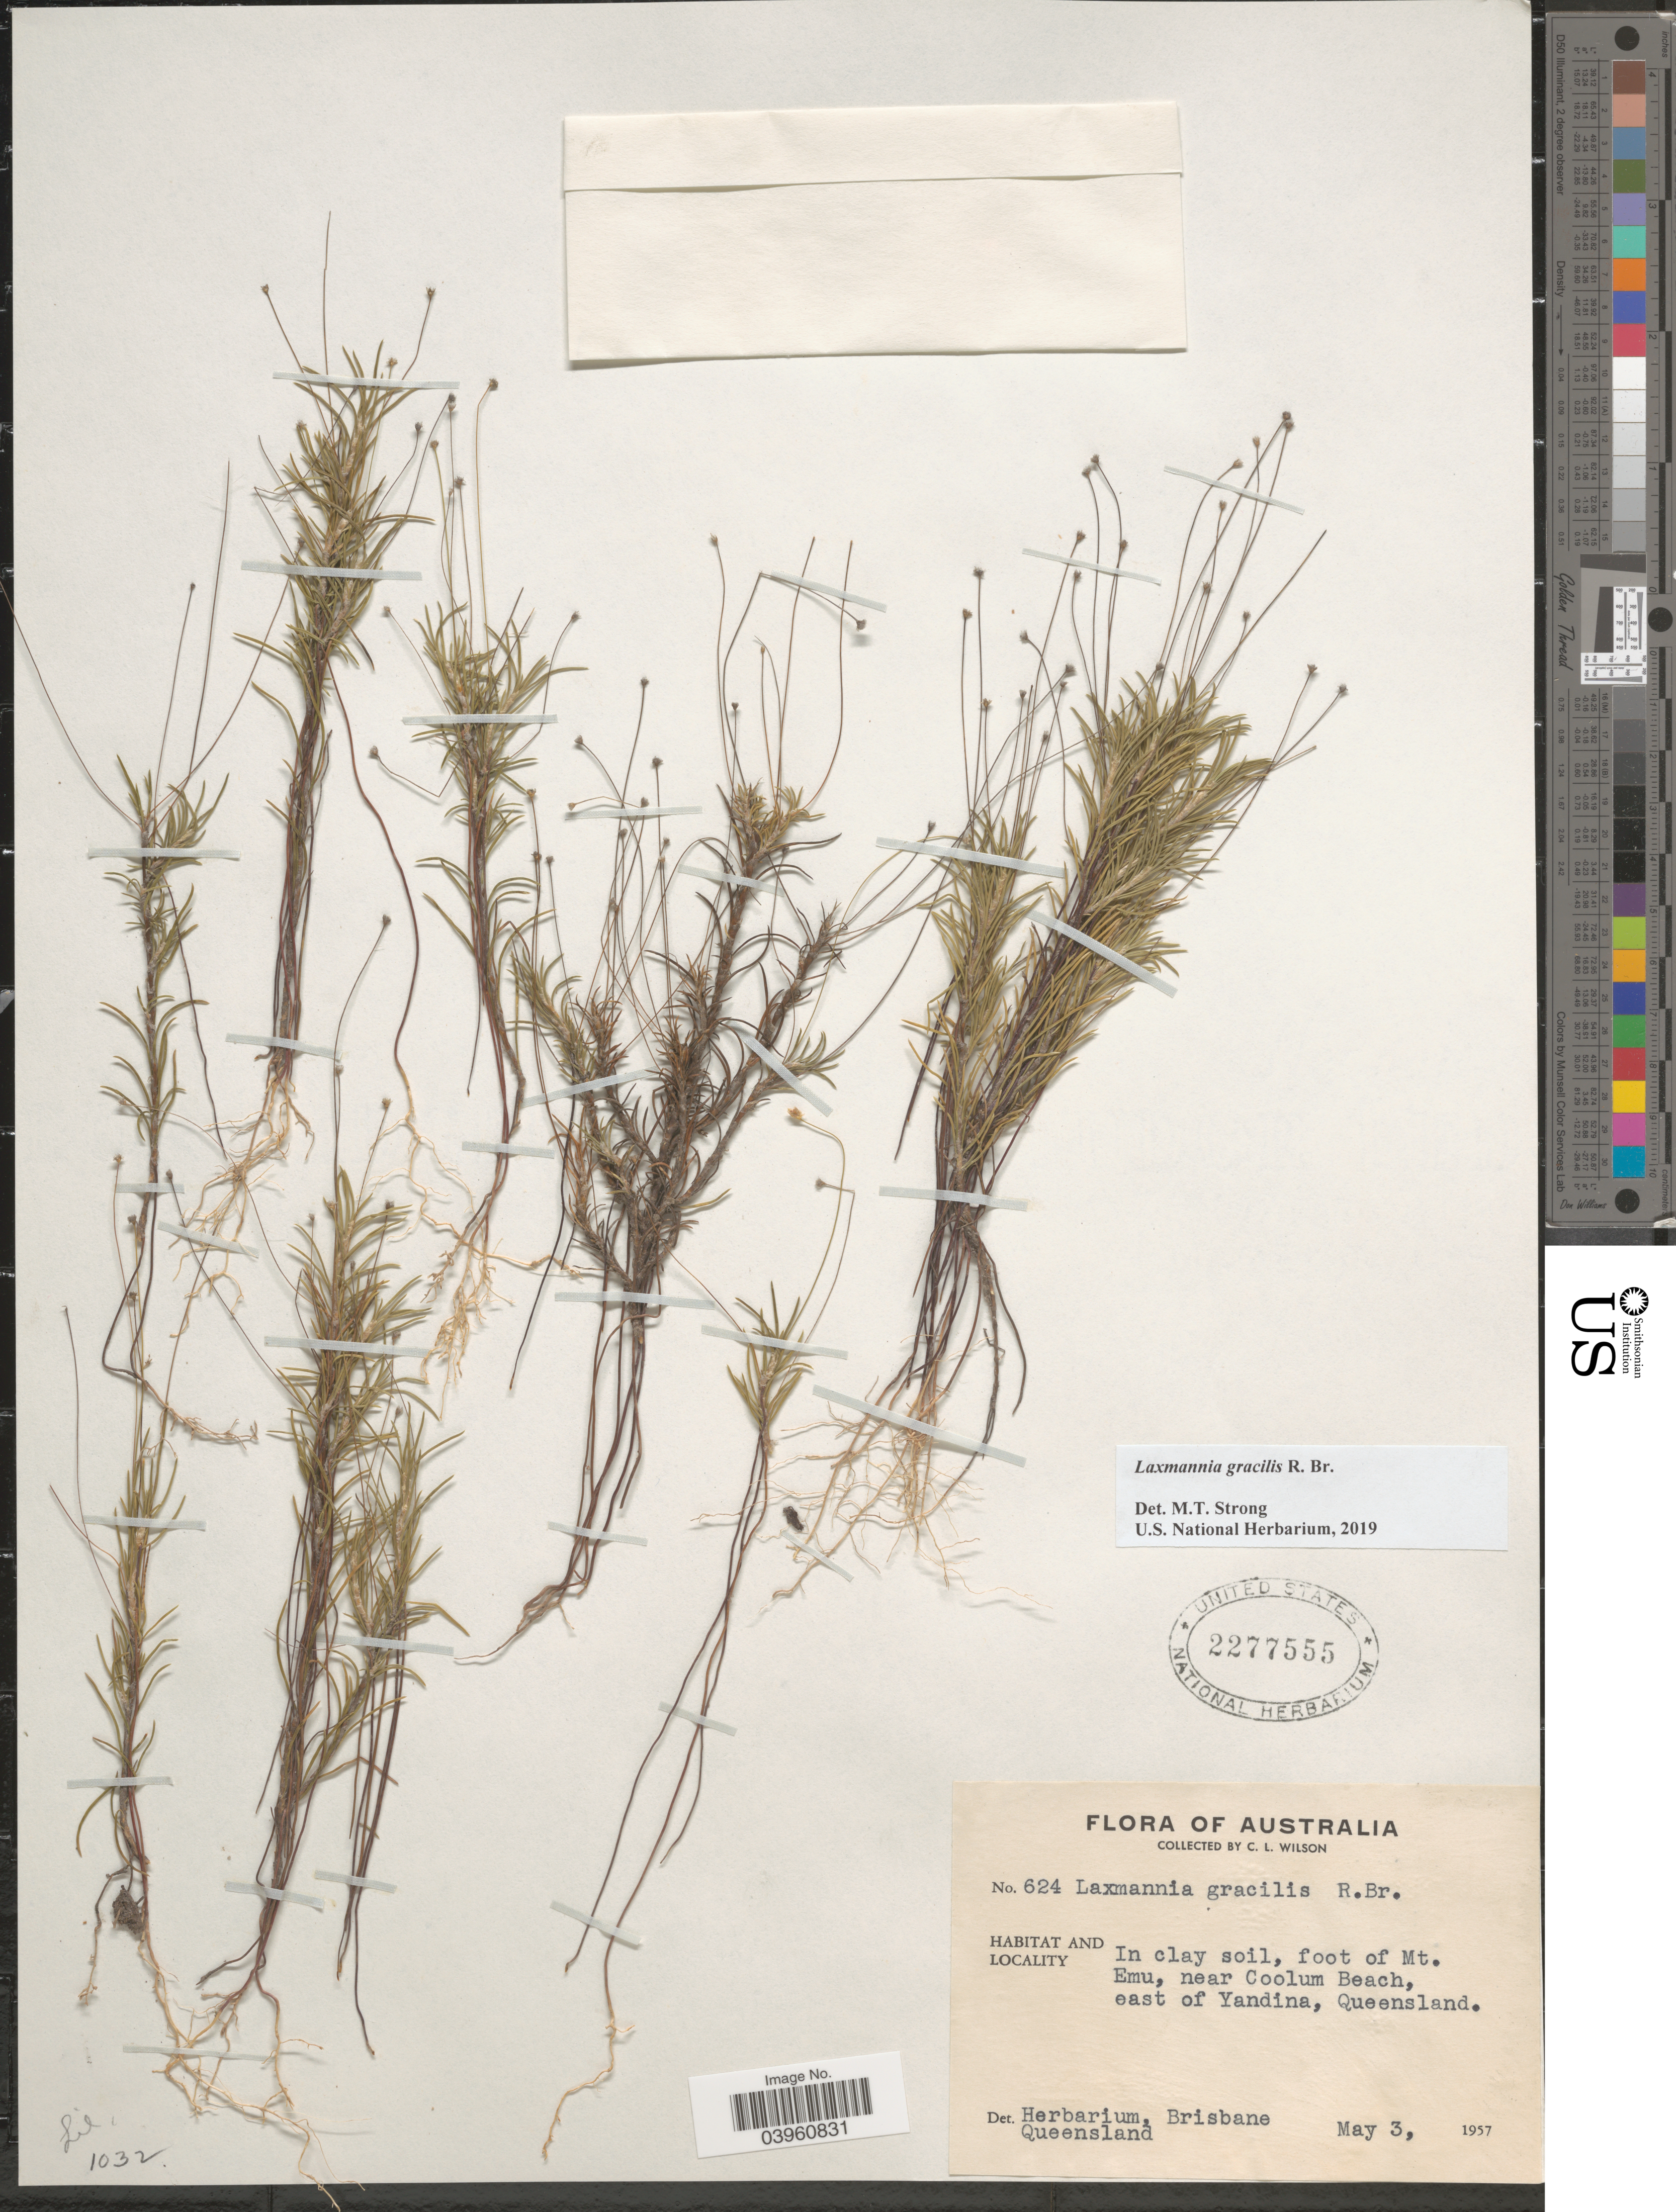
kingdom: Plantae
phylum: Tracheophyta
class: Liliopsida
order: Asparagales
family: Asparagaceae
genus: Laxmannia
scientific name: Laxmannia gracilis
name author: R. Br.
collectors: C. L. Wilson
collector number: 624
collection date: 1957-05-03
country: Australia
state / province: Queensland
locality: In clay soil, foot of Mt. Emu, near Coolum Beach, east of Yandina.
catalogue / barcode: US 2277555